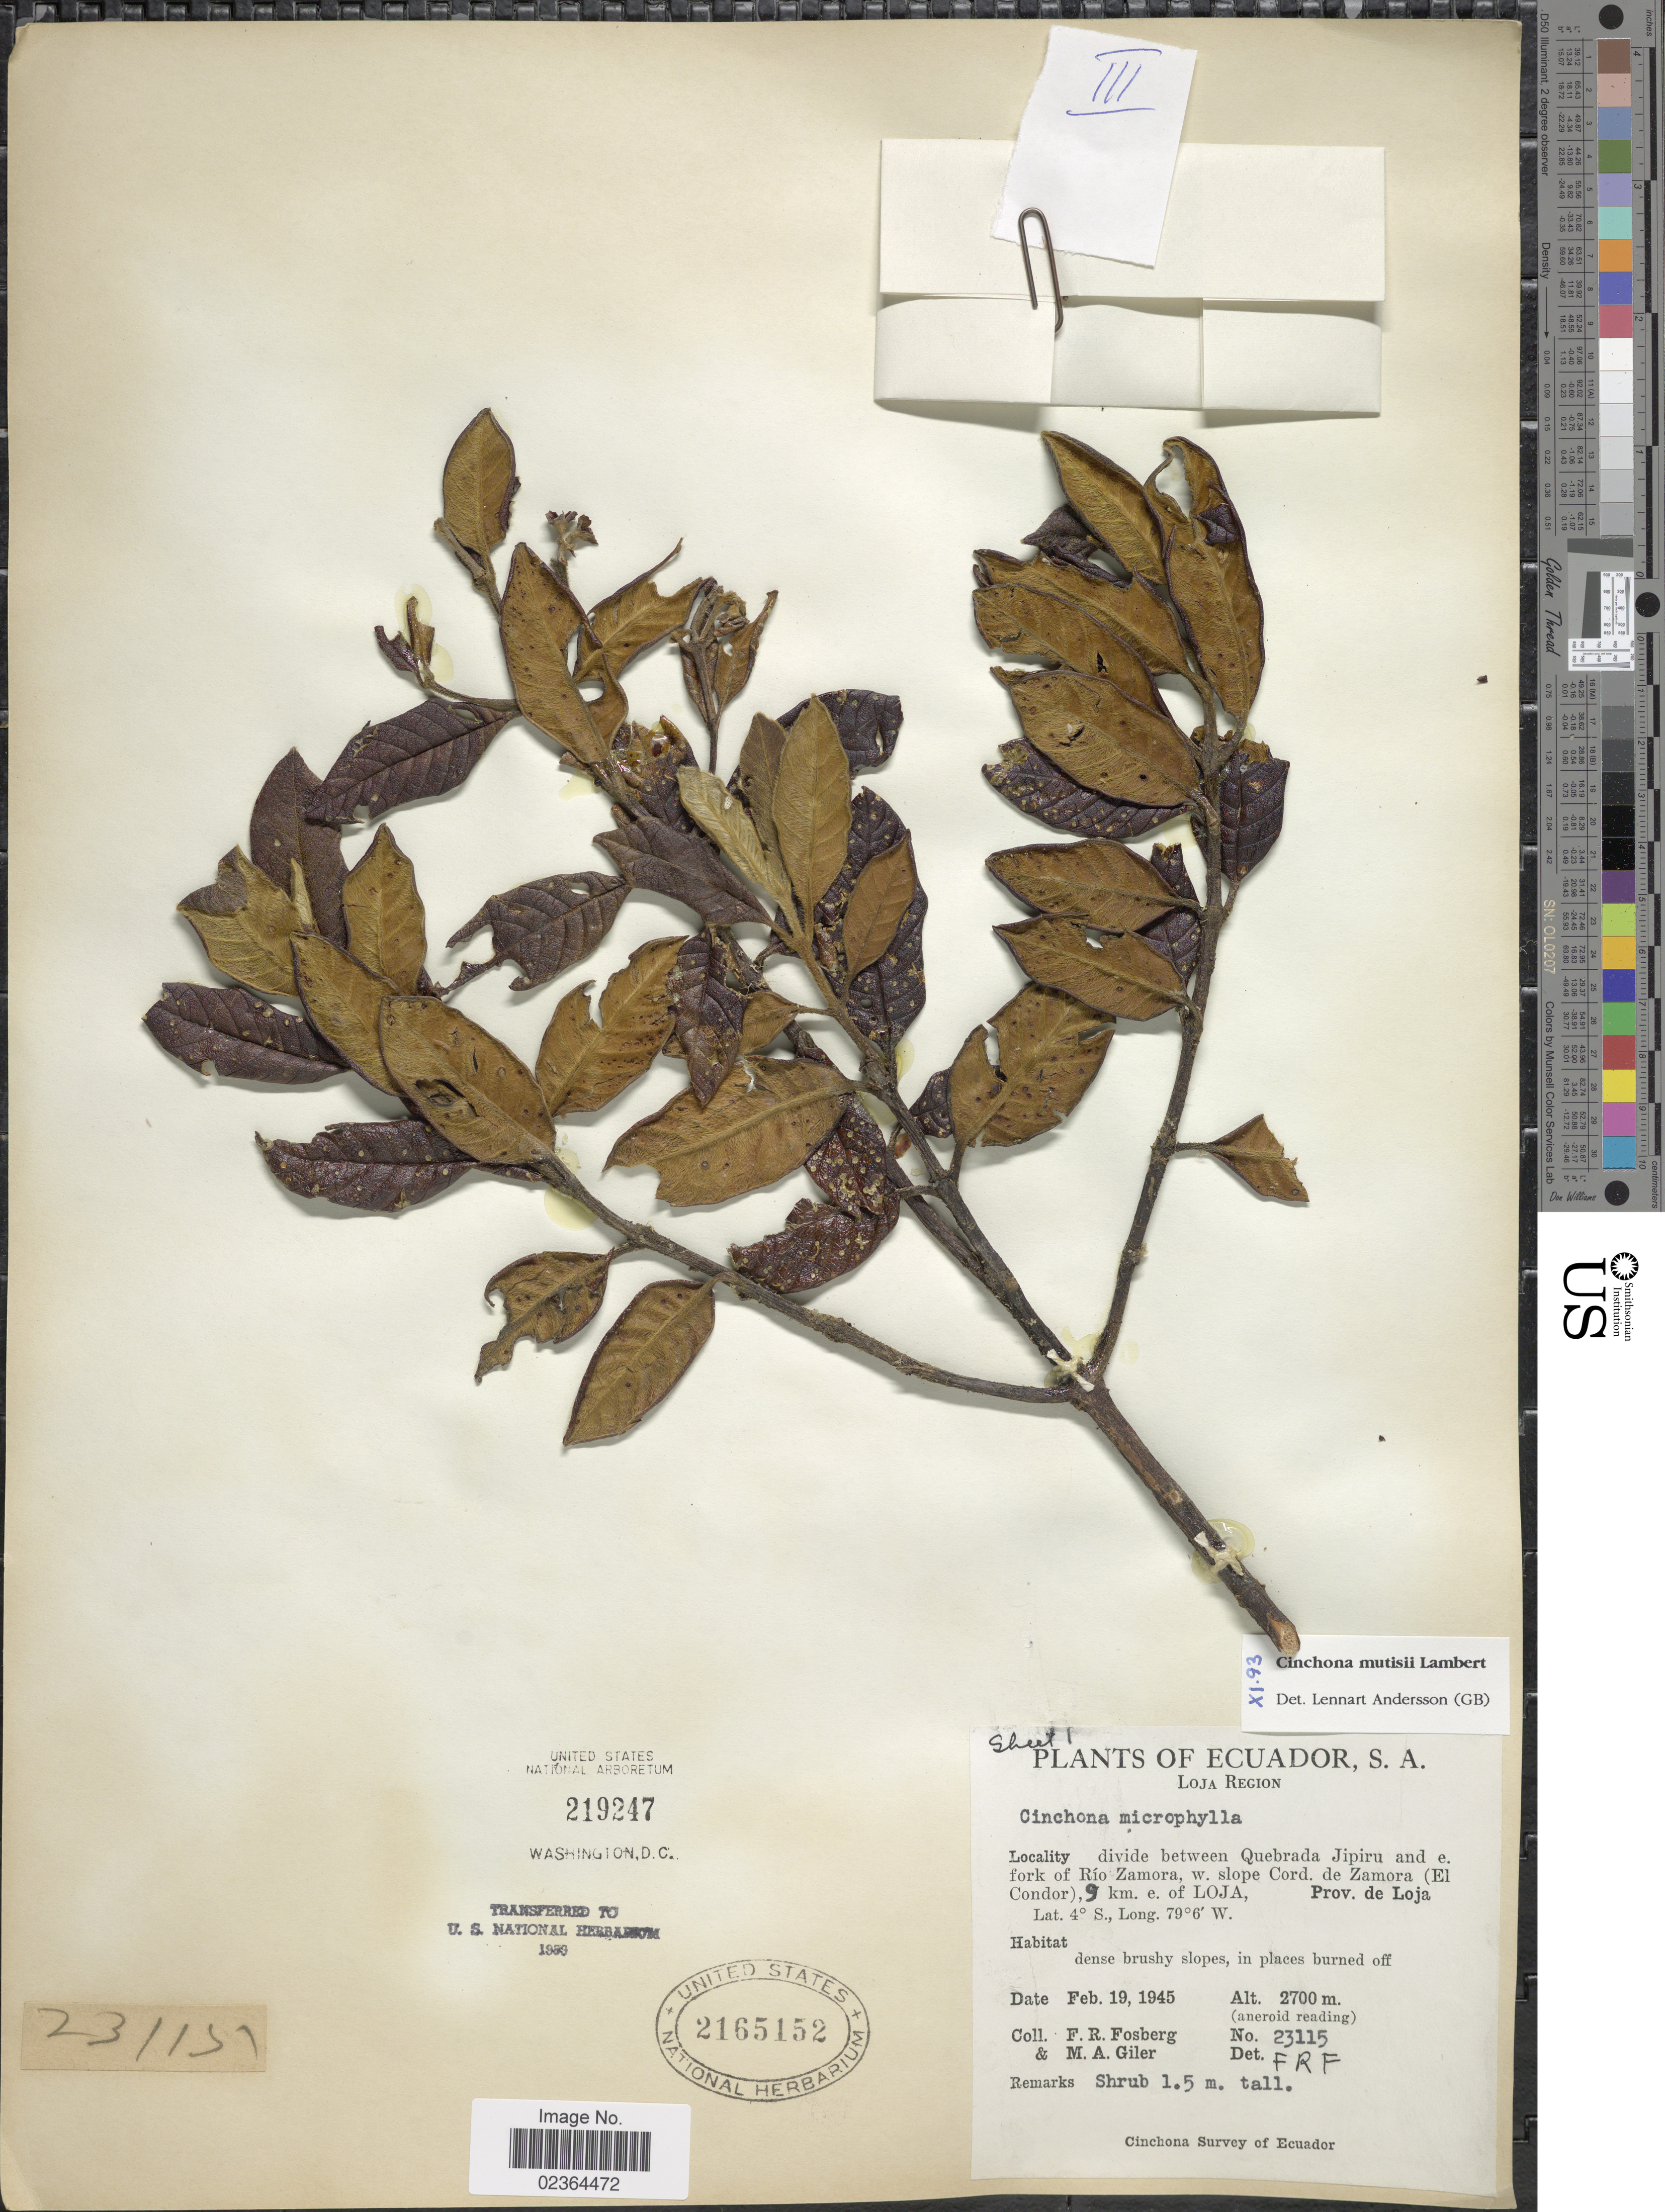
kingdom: Plantae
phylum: Tracheophyta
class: Magnoliopsida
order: Gentianales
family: Rubiaceae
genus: Cinchona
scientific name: Cinchona mutisii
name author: Lamb.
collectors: F. R. Fosberg & M. Giler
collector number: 23115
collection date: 1945-02-19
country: Ecuador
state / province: Loja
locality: Divide between Quebrada Jipiru and e. fork of Rio Zamora, w. slope Cord. de Zamora (El Condor) 9 km. e. of Loja, Prov. de Loja, Loja Region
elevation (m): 2700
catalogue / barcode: US 2165152